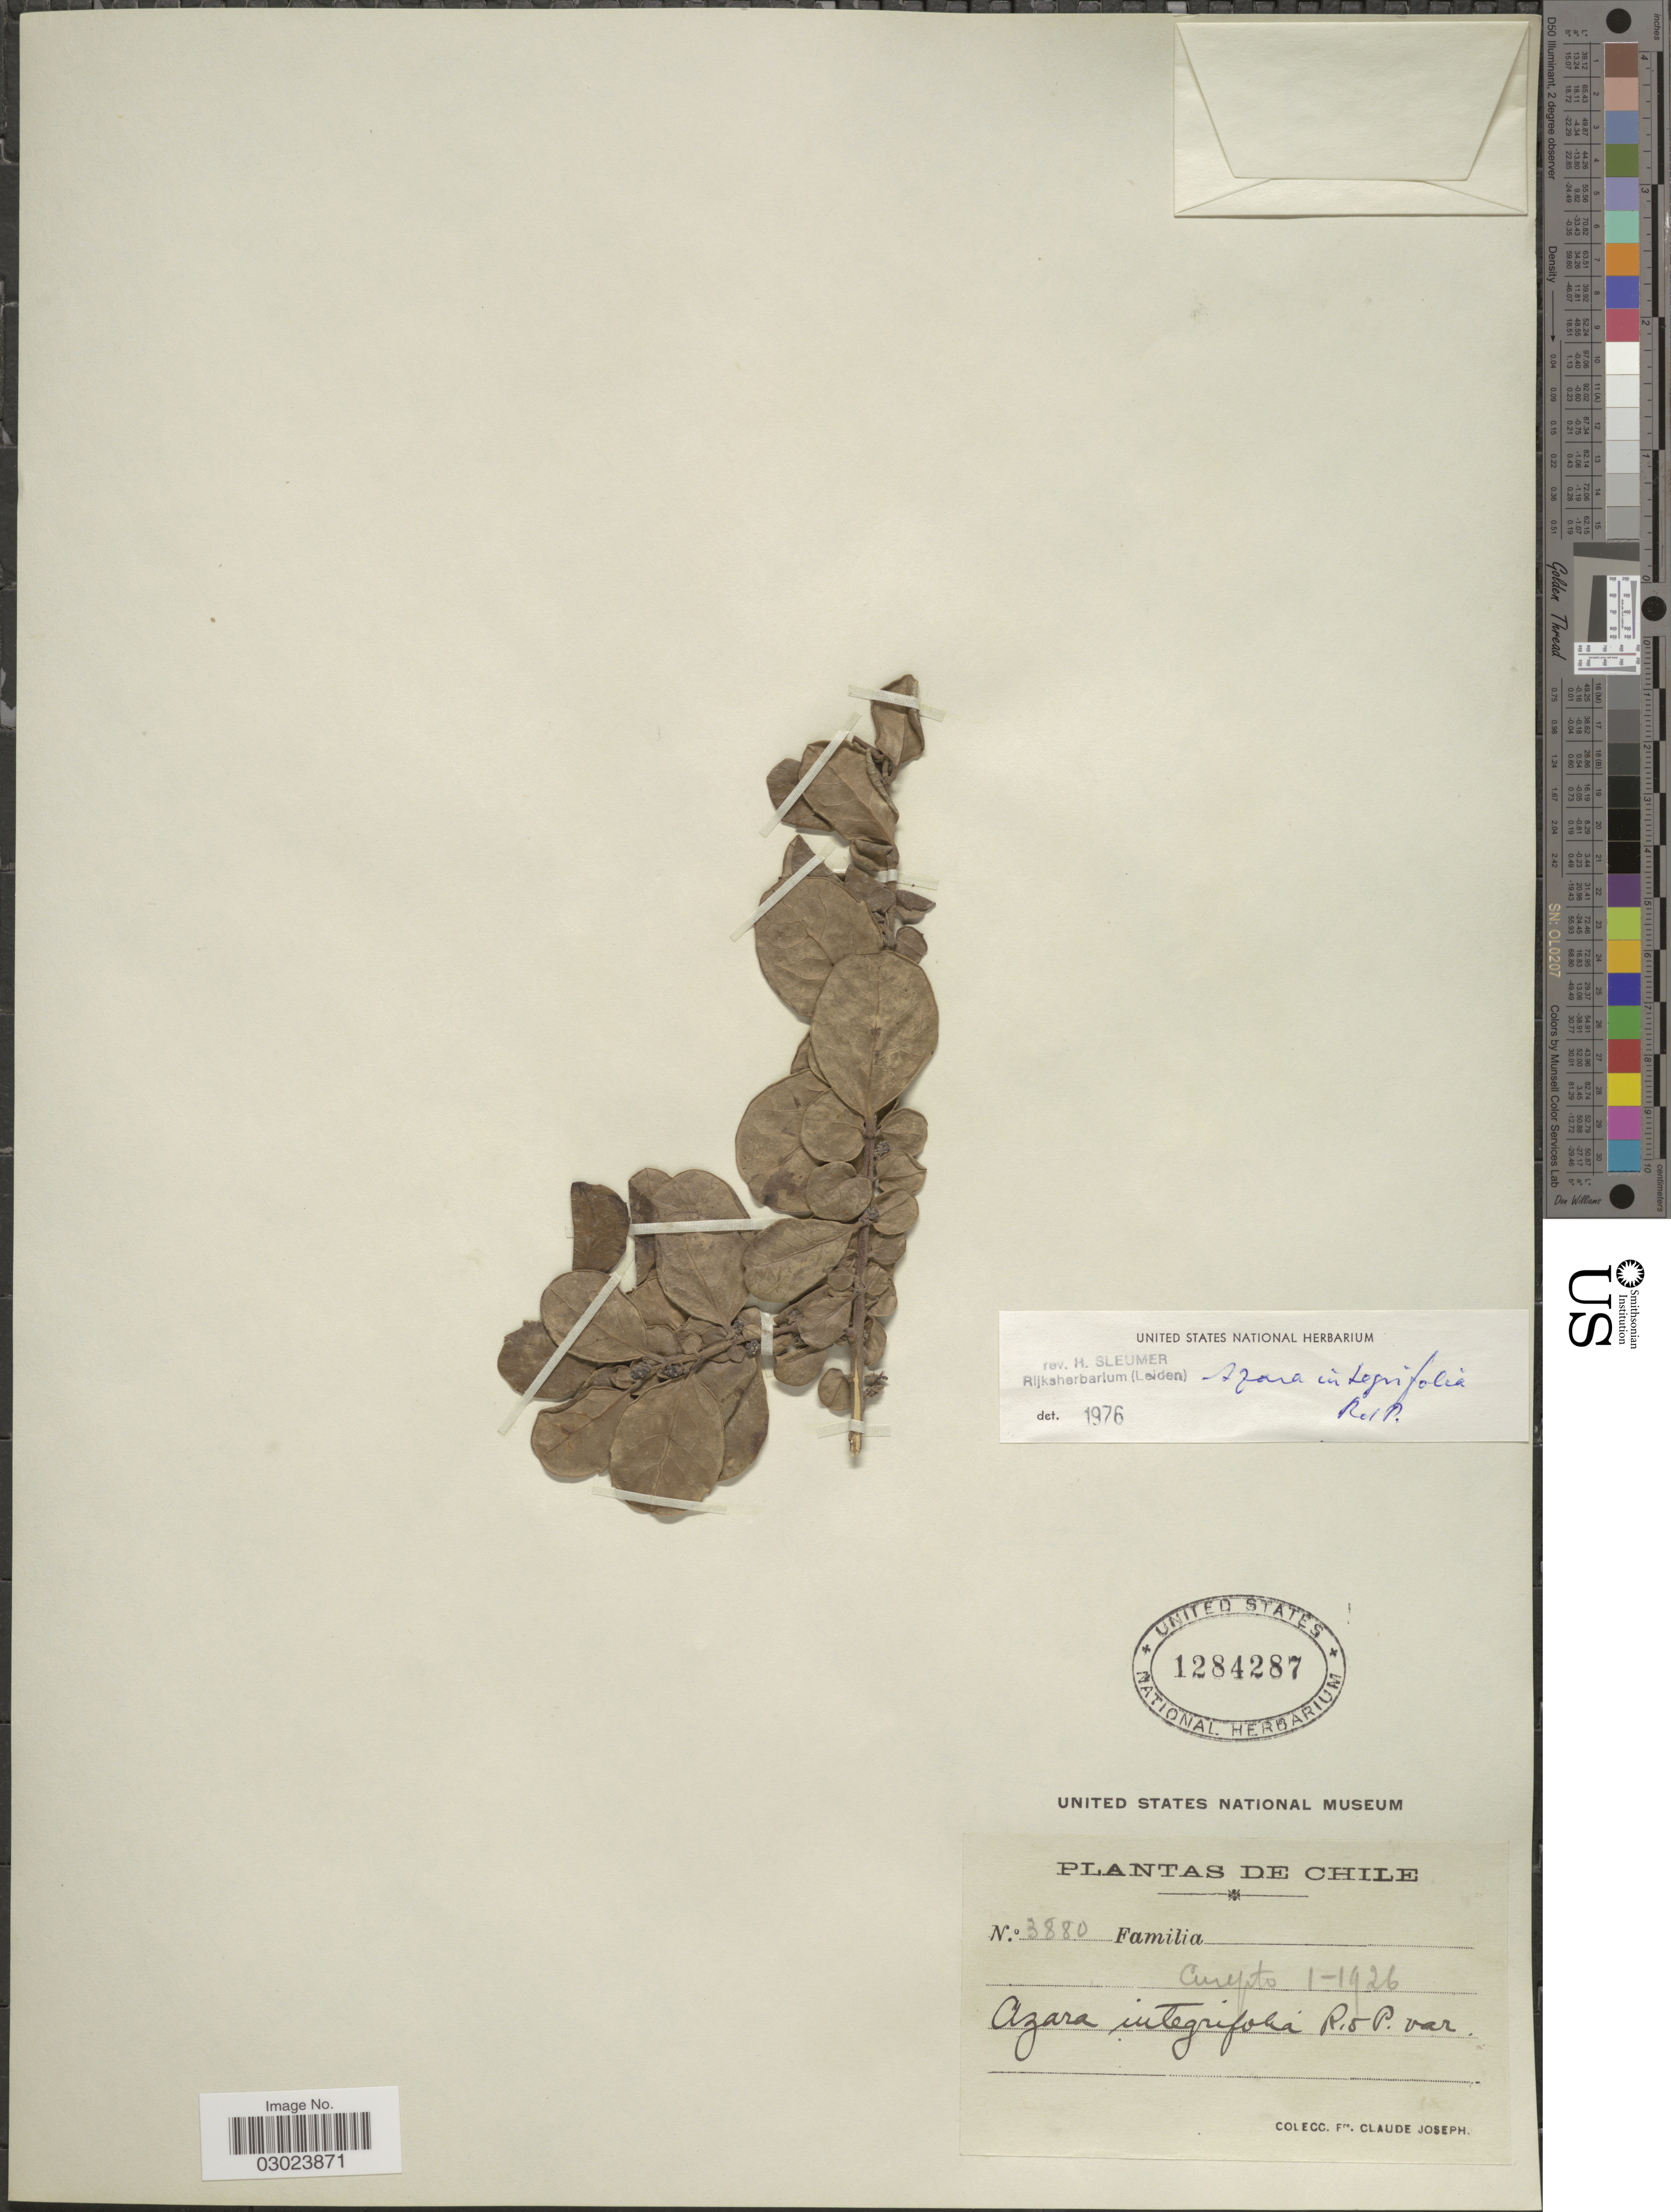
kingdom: Plantae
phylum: Tracheophyta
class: Magnoliopsida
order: Malpighiales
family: Salicaceae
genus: Azara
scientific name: Azara integrifolia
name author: Ruiz & Pav.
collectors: Bro. Claude-Joseph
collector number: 3880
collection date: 1926-01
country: Chile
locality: Curepto.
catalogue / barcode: US 1284287